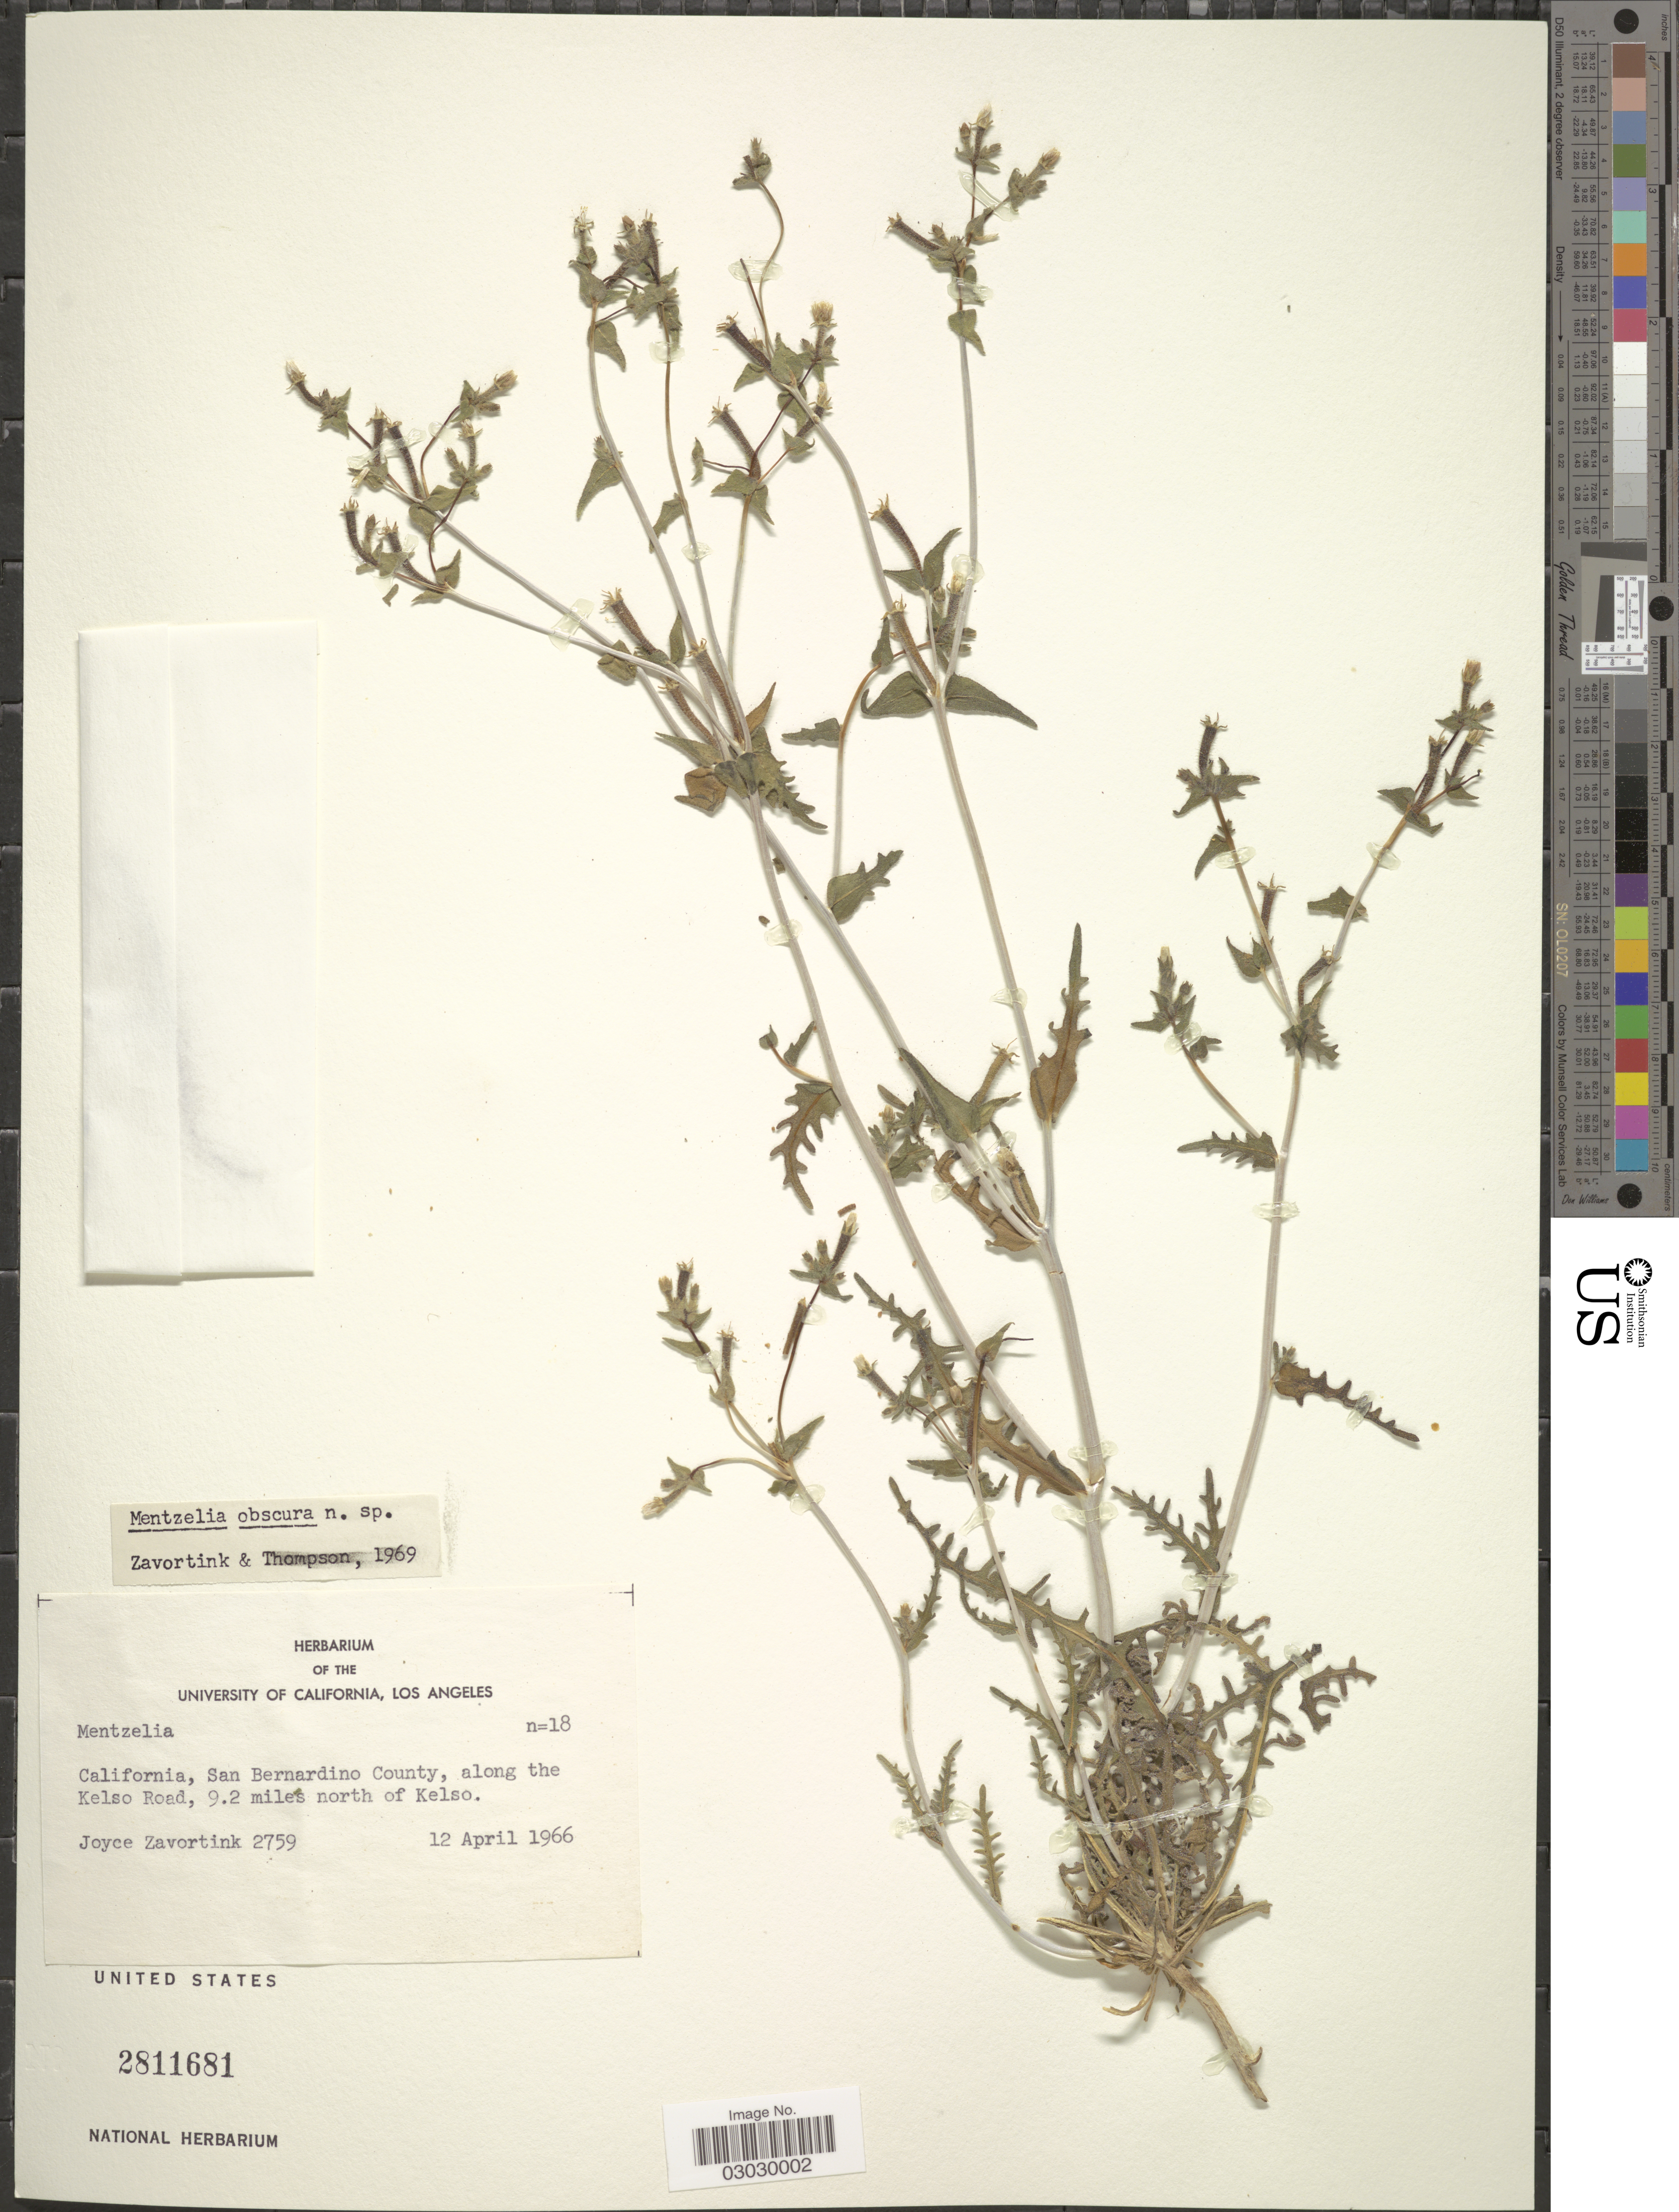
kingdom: Plantae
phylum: Tracheophyta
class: Magnoliopsida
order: Cornales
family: Loasaceae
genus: Mentzelia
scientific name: Mentzelia obscura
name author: H.J. Thomps. & J.E. Roberts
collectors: J. Zavortink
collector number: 2759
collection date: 1966-04-12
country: United States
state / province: California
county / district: San Bernardino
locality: San Bernardino County, along the Kelso Road, 9.2 miles north of Kelso.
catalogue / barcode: US 2811681